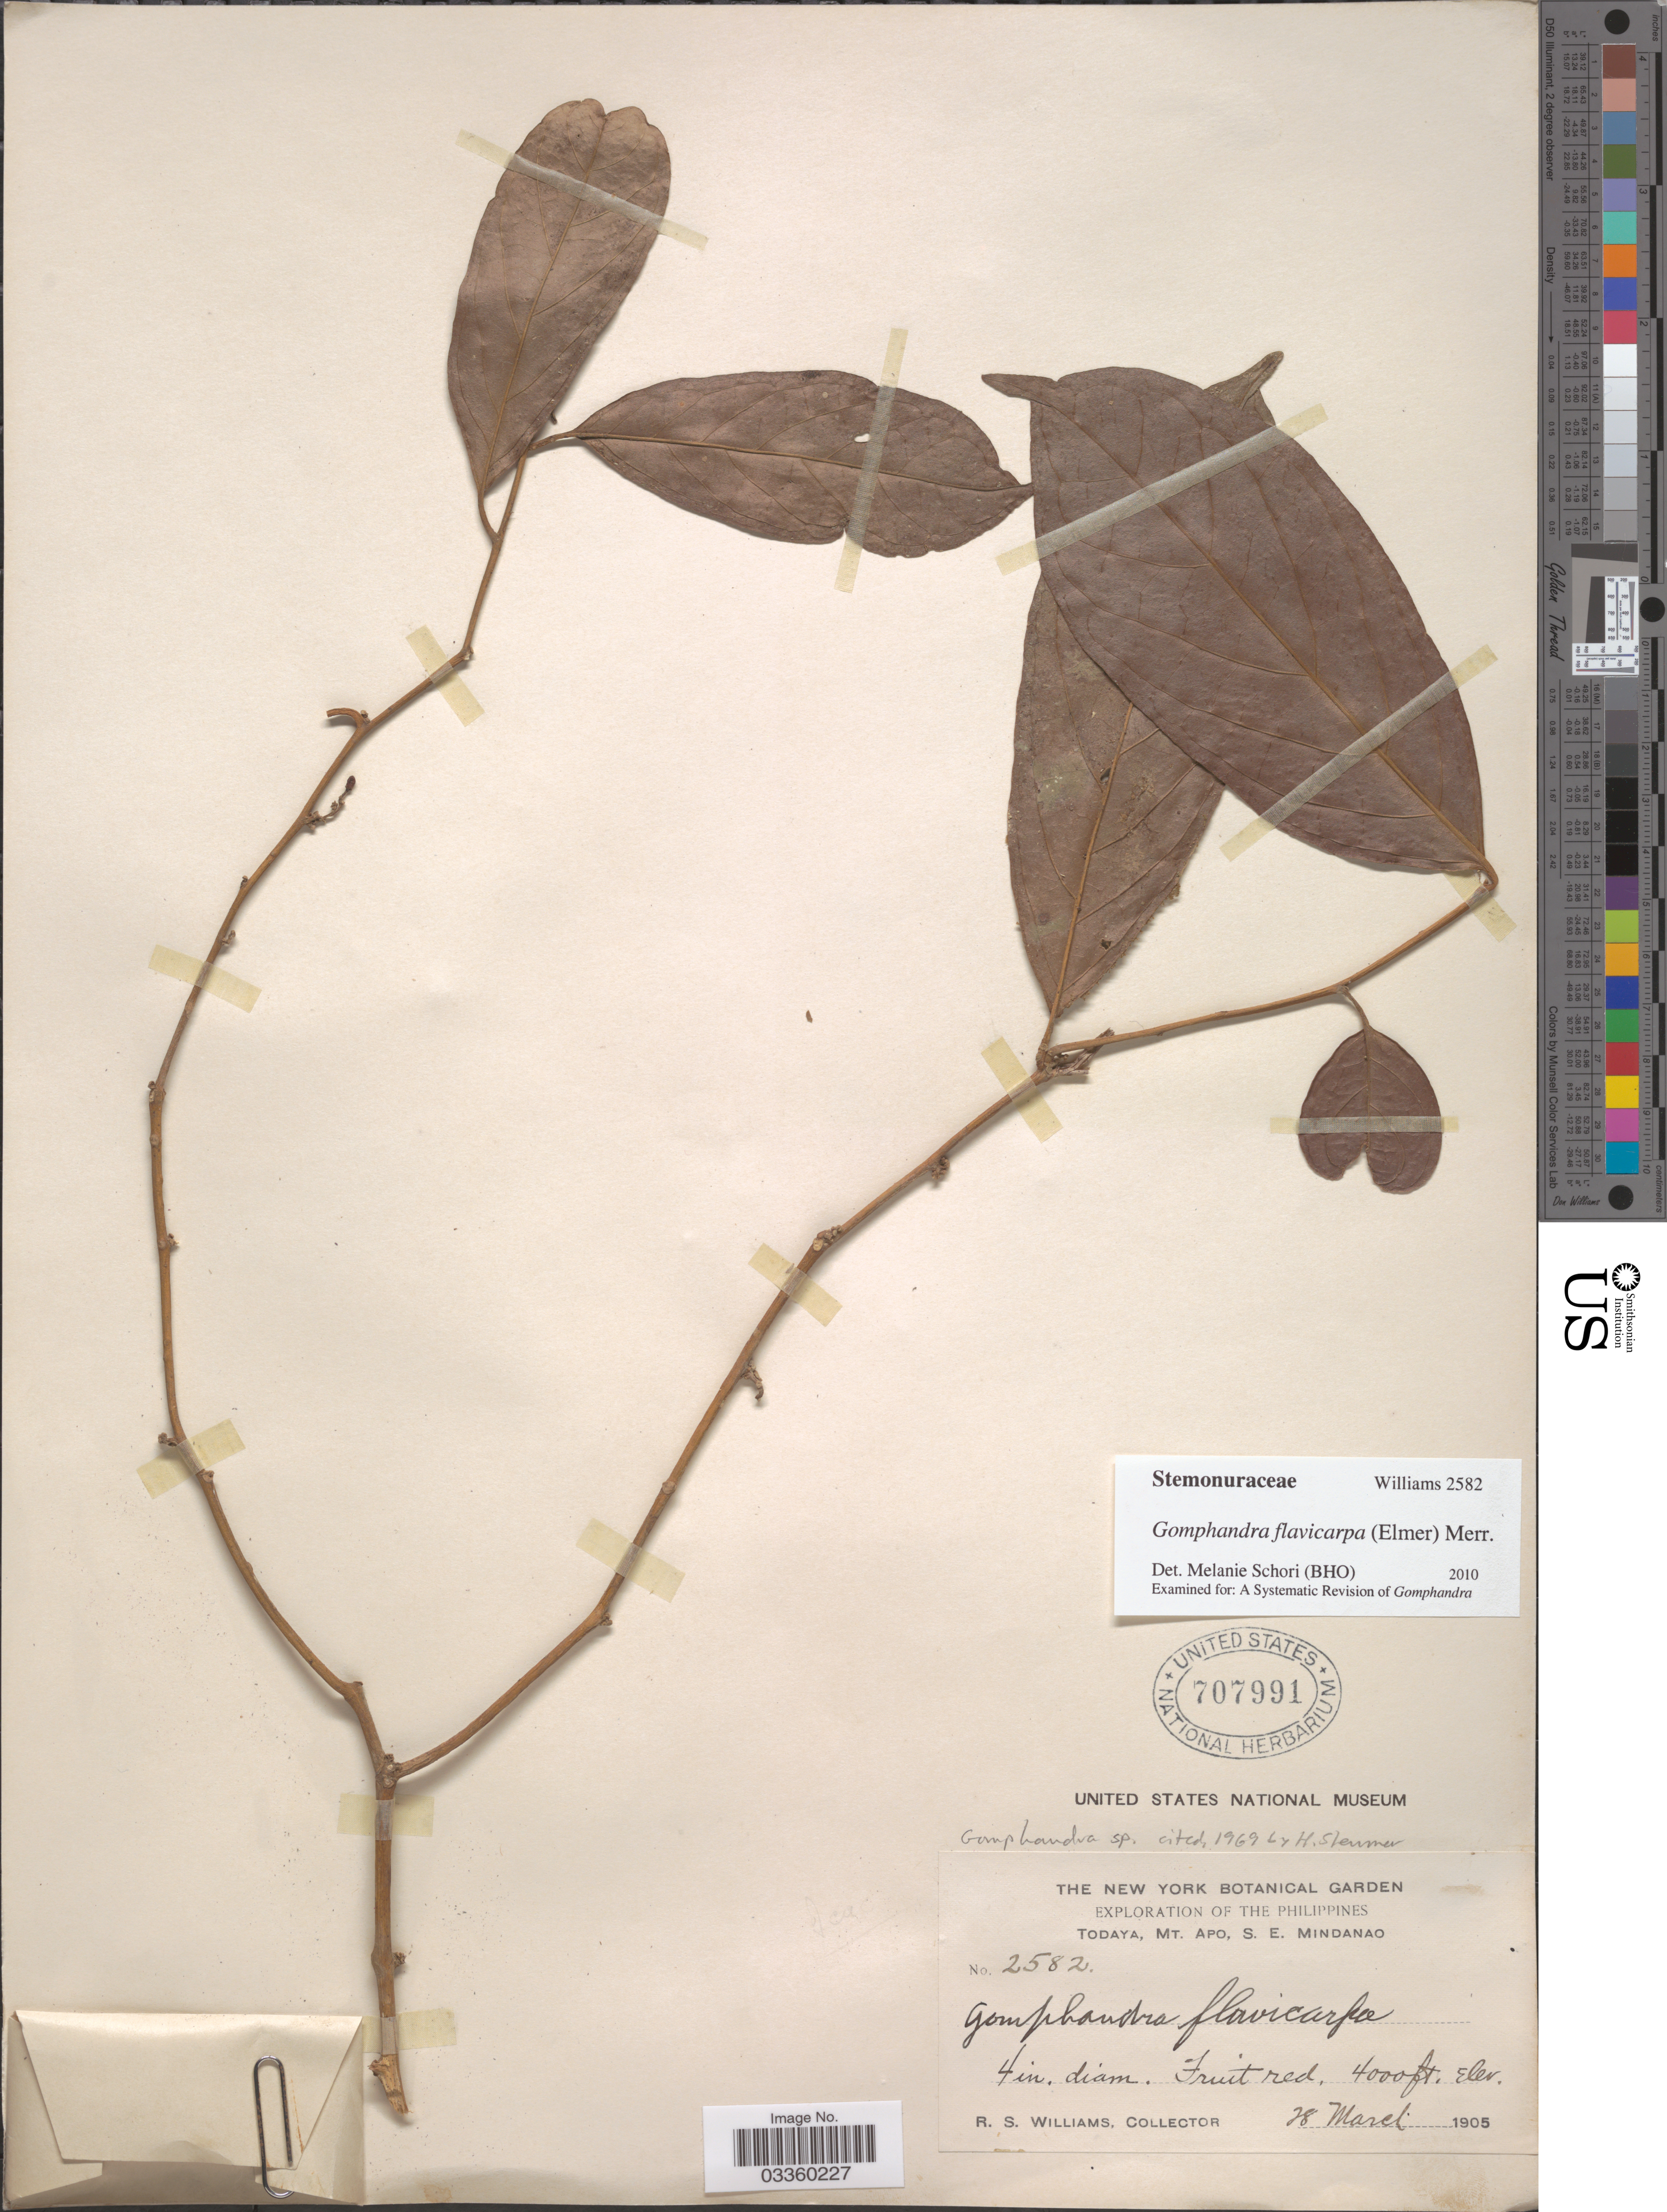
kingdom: Plantae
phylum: Tracheophyta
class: Magnoliopsida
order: Cardiopteridales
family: Stemonuraceae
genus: Gomphandra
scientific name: Gomphandra flavicarpa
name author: (Elmer) Merr.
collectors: R. S. Williams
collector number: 2582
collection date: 1905-03-28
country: Philippines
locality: Todaya, Mt. Apo, S. E. Mindanao.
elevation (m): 1219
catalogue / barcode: US 707991